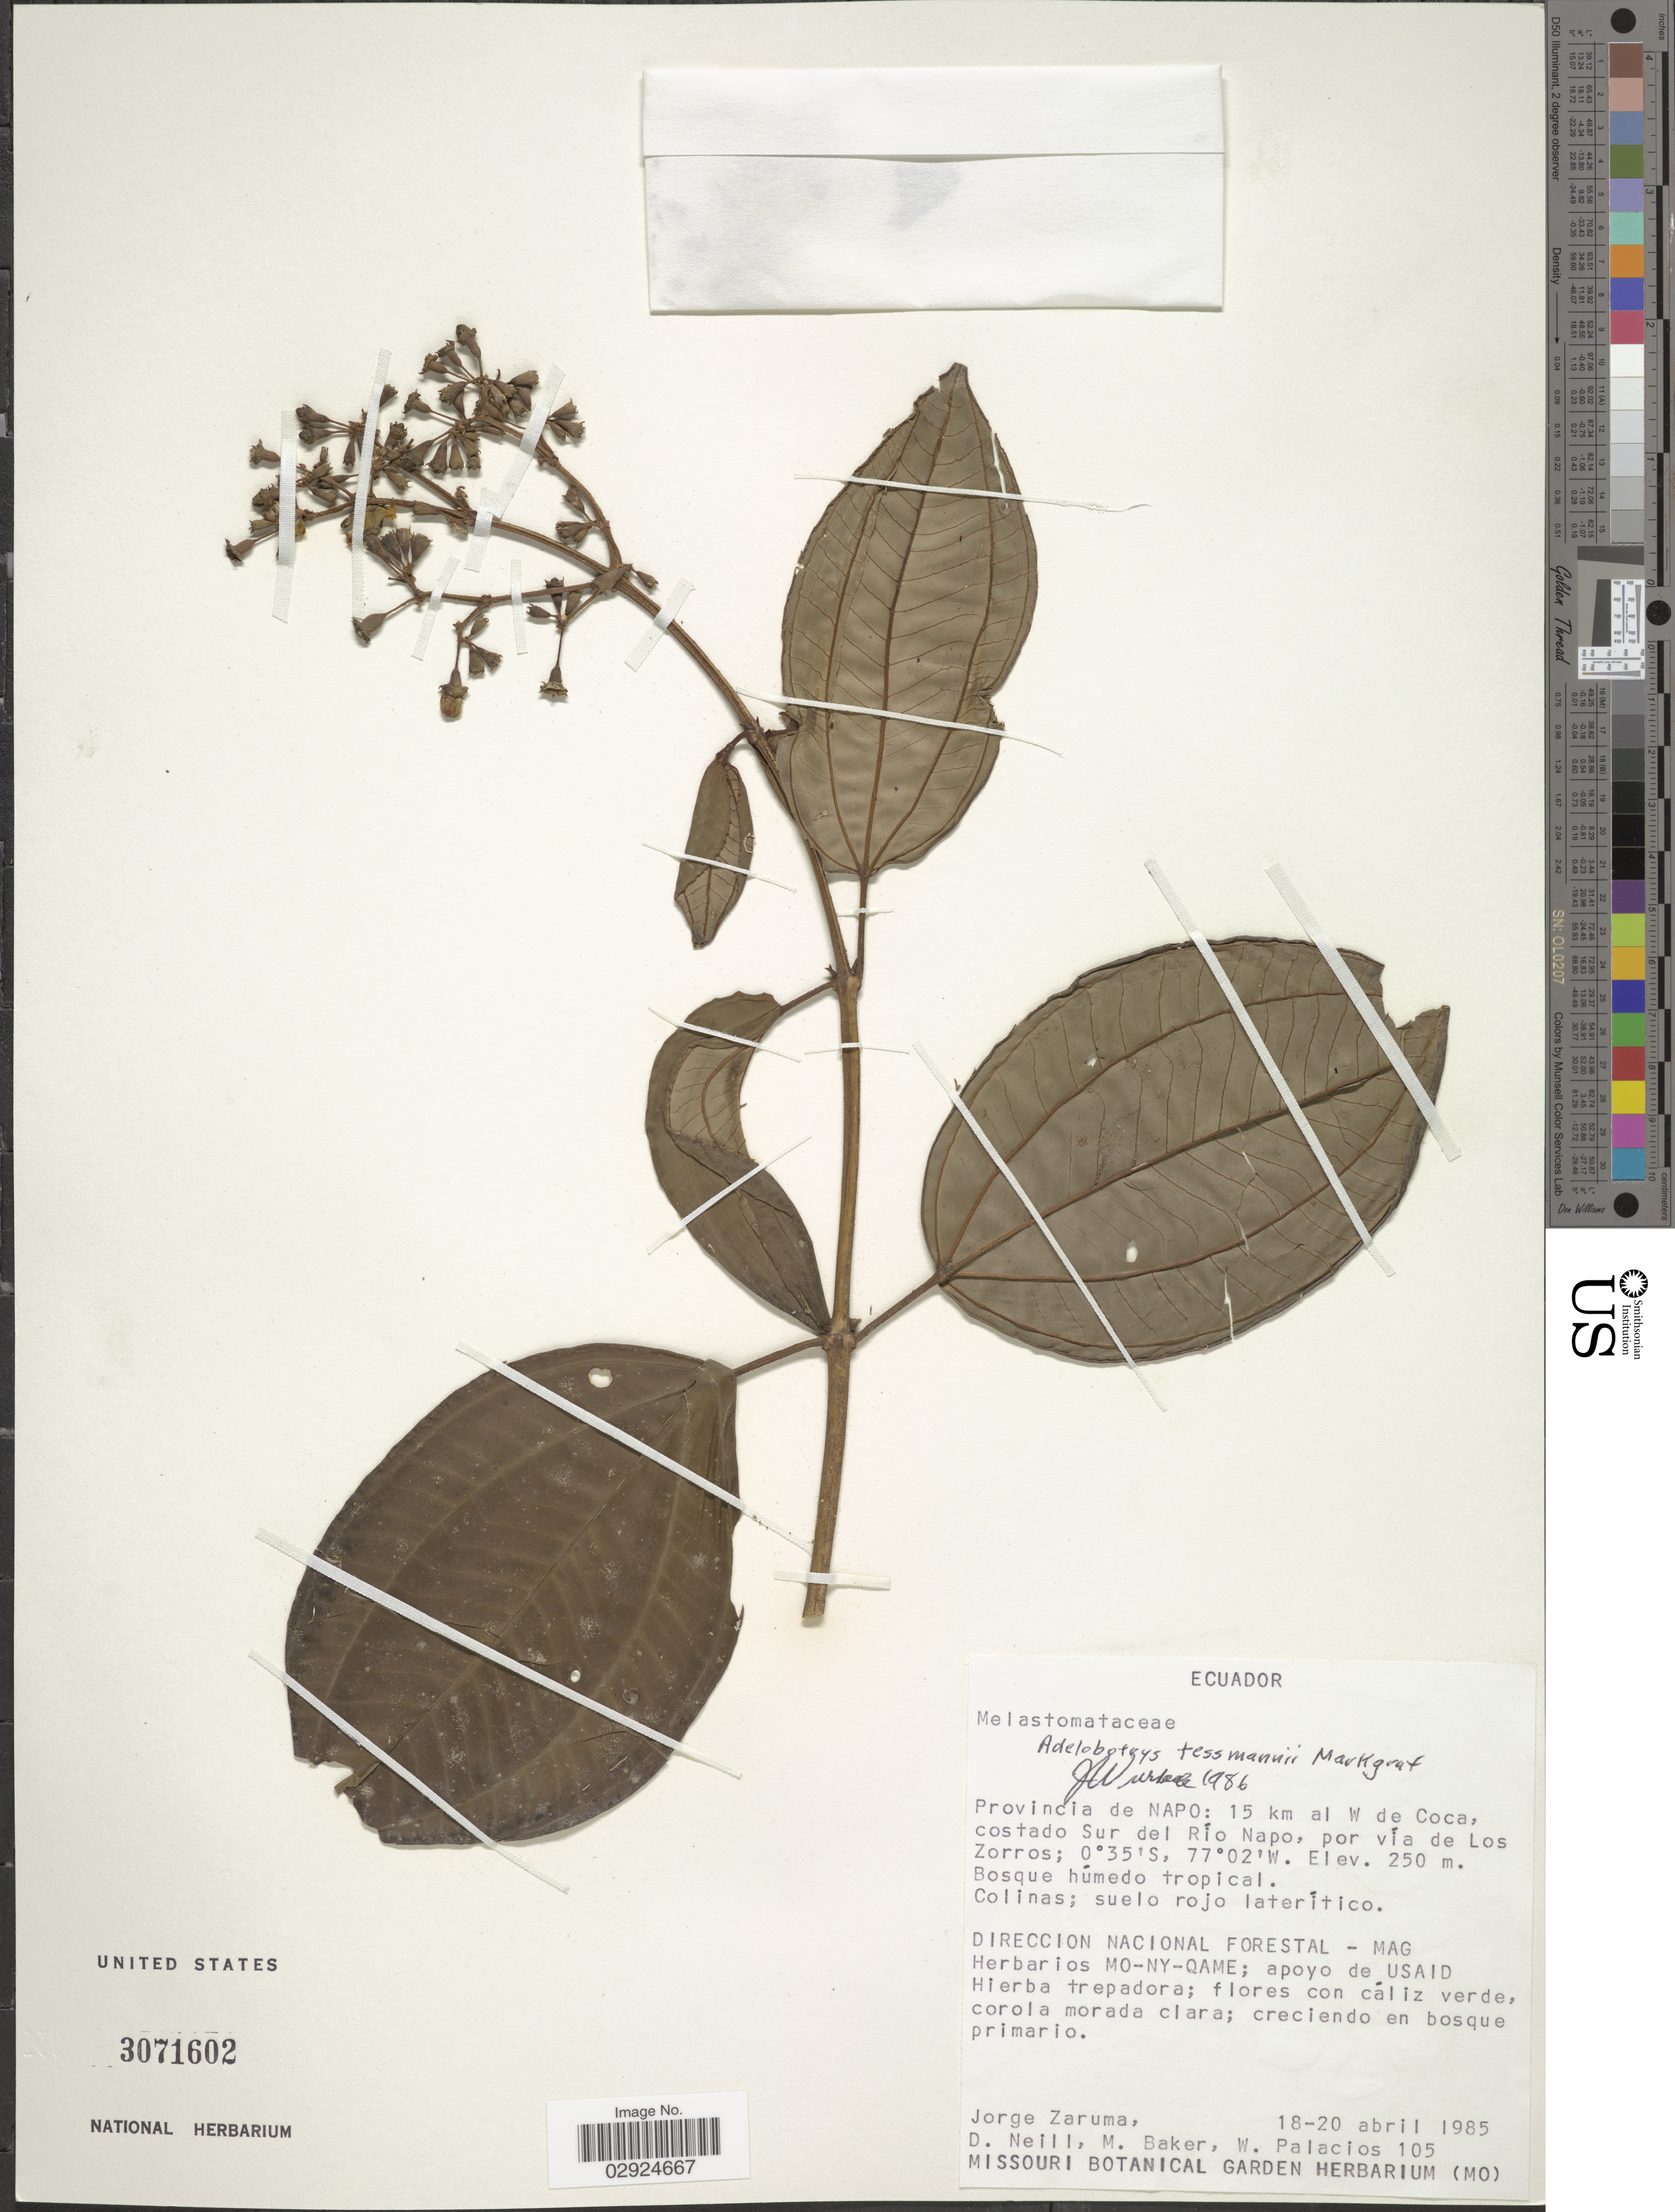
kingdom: Plantae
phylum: Tracheophyta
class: Magnoliopsida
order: Myrtales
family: Melastomataceae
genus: Adelobotrys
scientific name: Adelobotrys tessmannii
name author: Markgr.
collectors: J. Zaruma, D. Neill, M. Baker & W. Palacios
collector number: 105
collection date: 1985-04-18/1985-04-20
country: Ecuador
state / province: Napo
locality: Provincia de Napo: 15 km al W de Coca, costado Sur del Río Napo, por vía de Los Zorros.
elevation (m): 250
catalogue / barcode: US 3071602